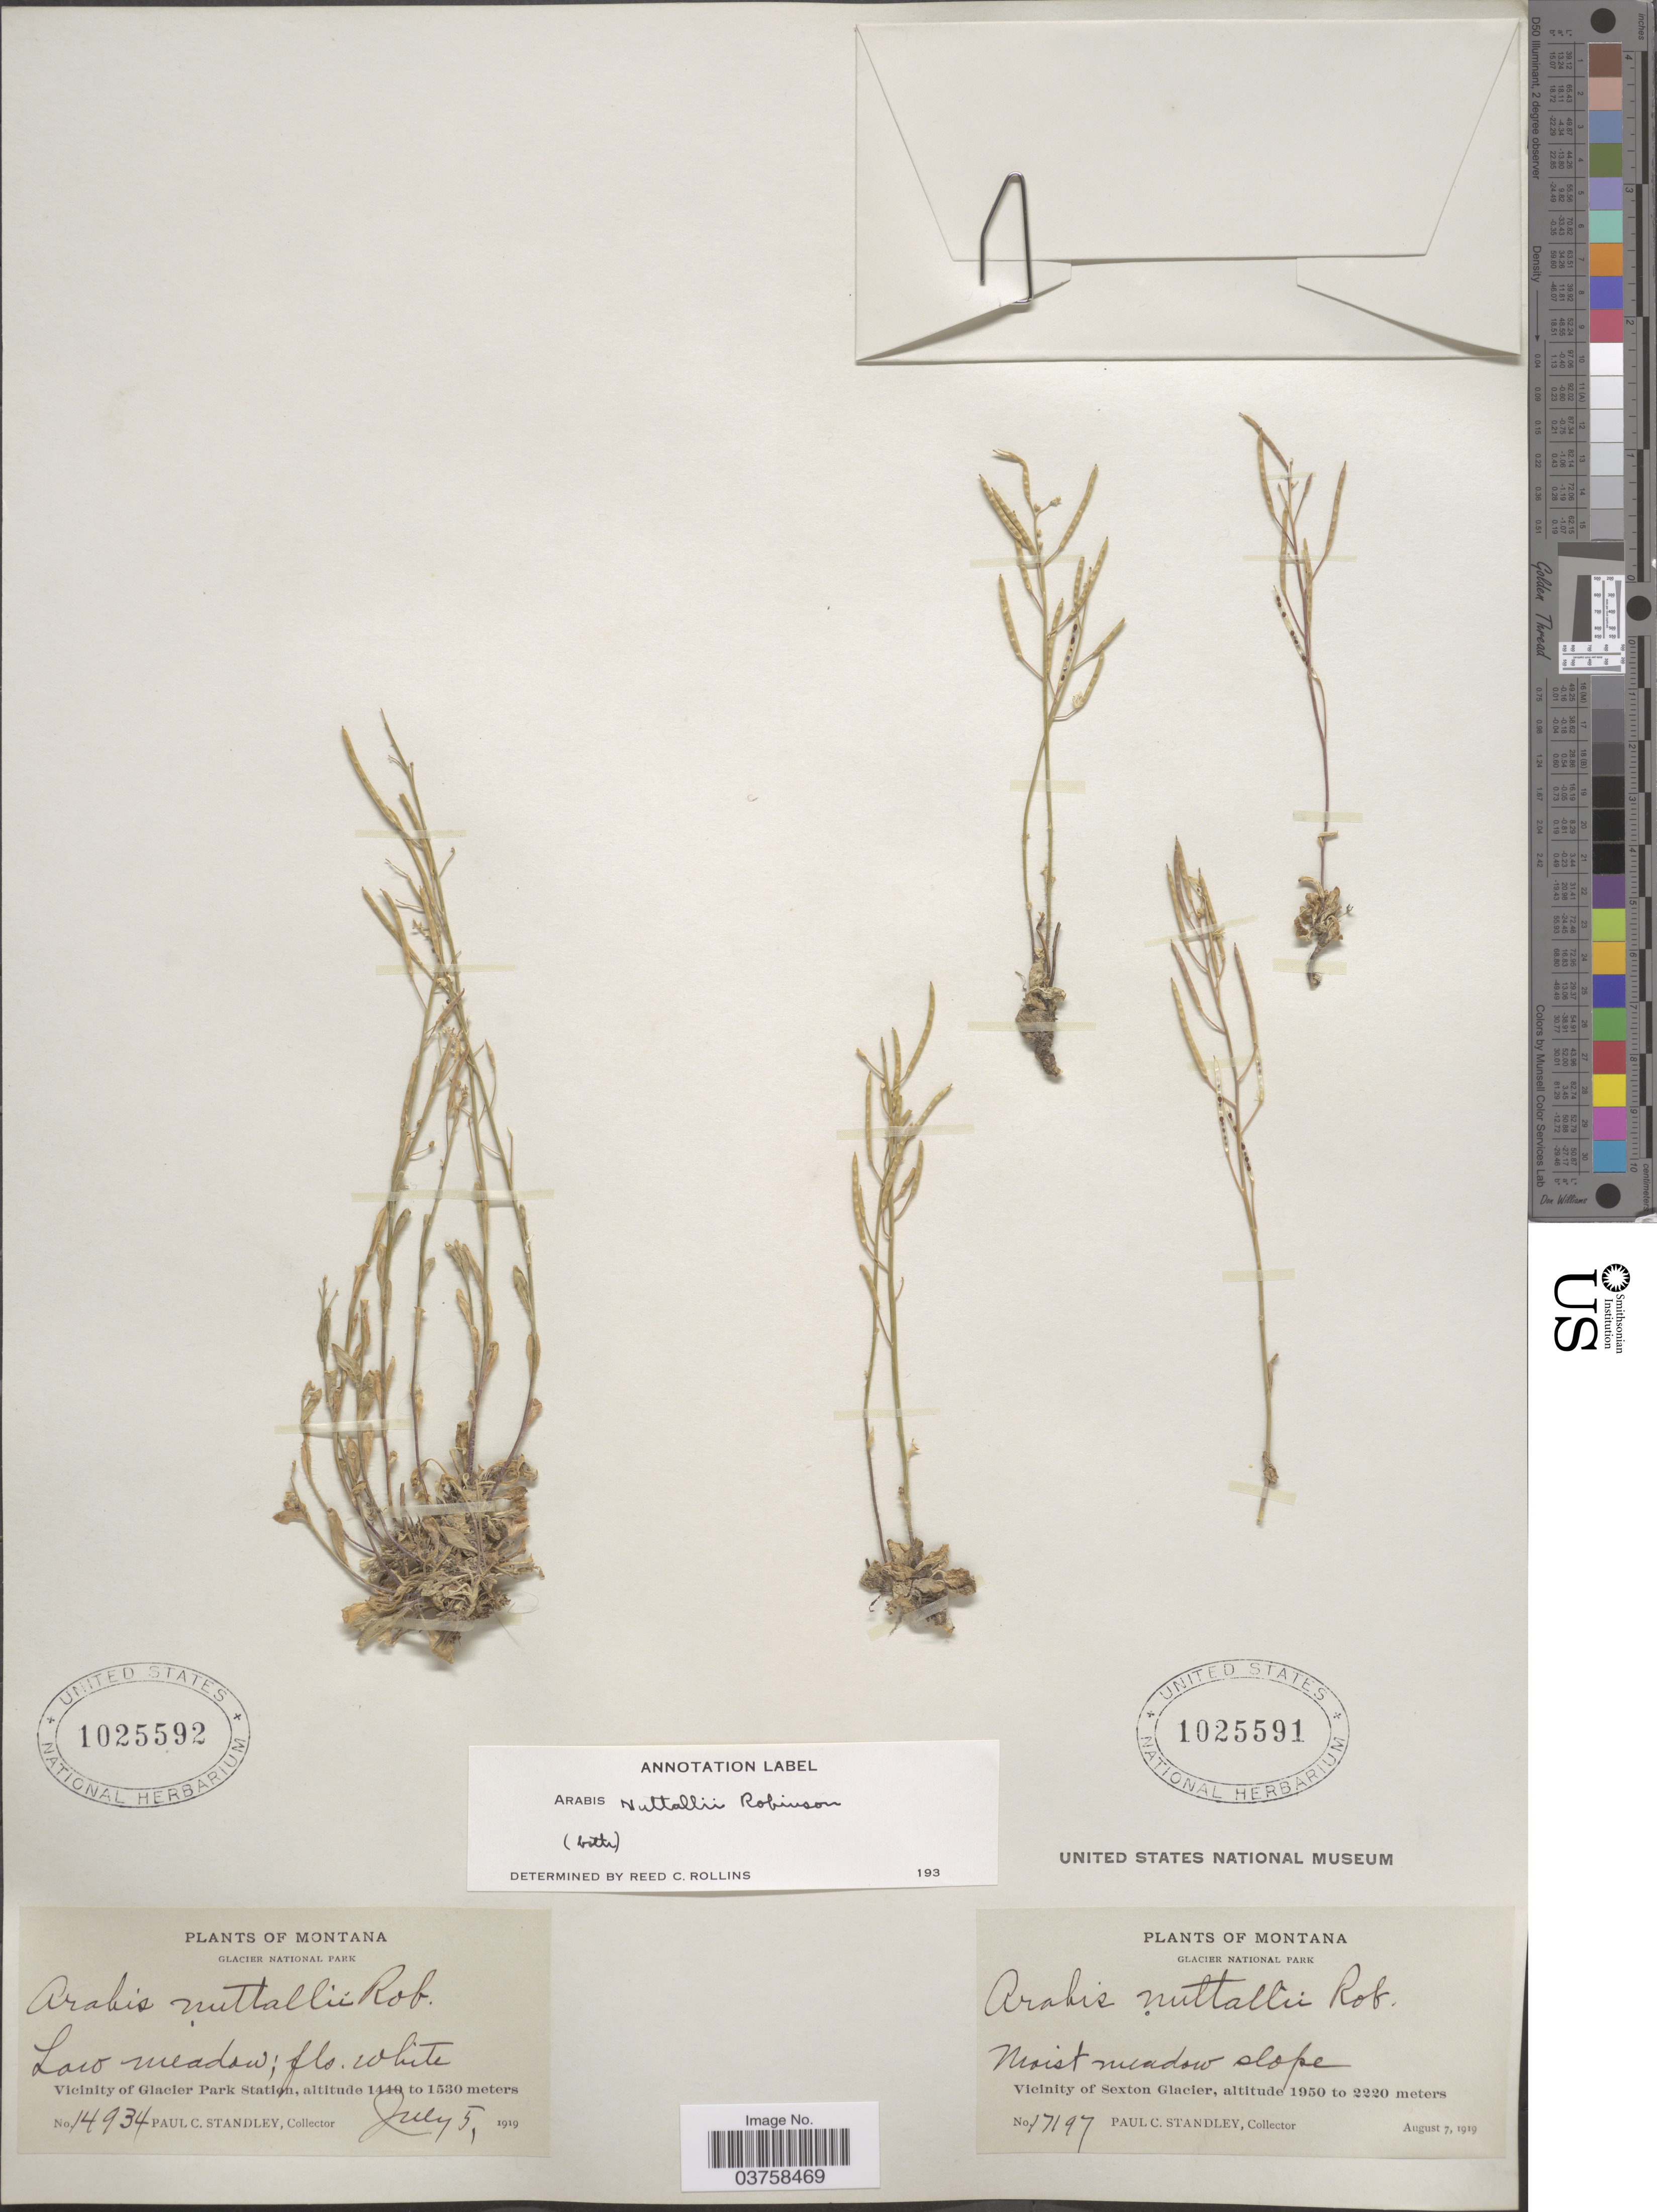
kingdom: Plantae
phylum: Tracheophyta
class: Magnoliopsida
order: Brassicales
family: Brassicaceae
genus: Arabis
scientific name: Arabis nuttallii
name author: B.L. Rob.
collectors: P. C. Standley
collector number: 14934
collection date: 1919-07-05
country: United States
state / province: Montana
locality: Glacier National Park. Vicinity of Glacier Park Station.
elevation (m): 1440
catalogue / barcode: US 1025592